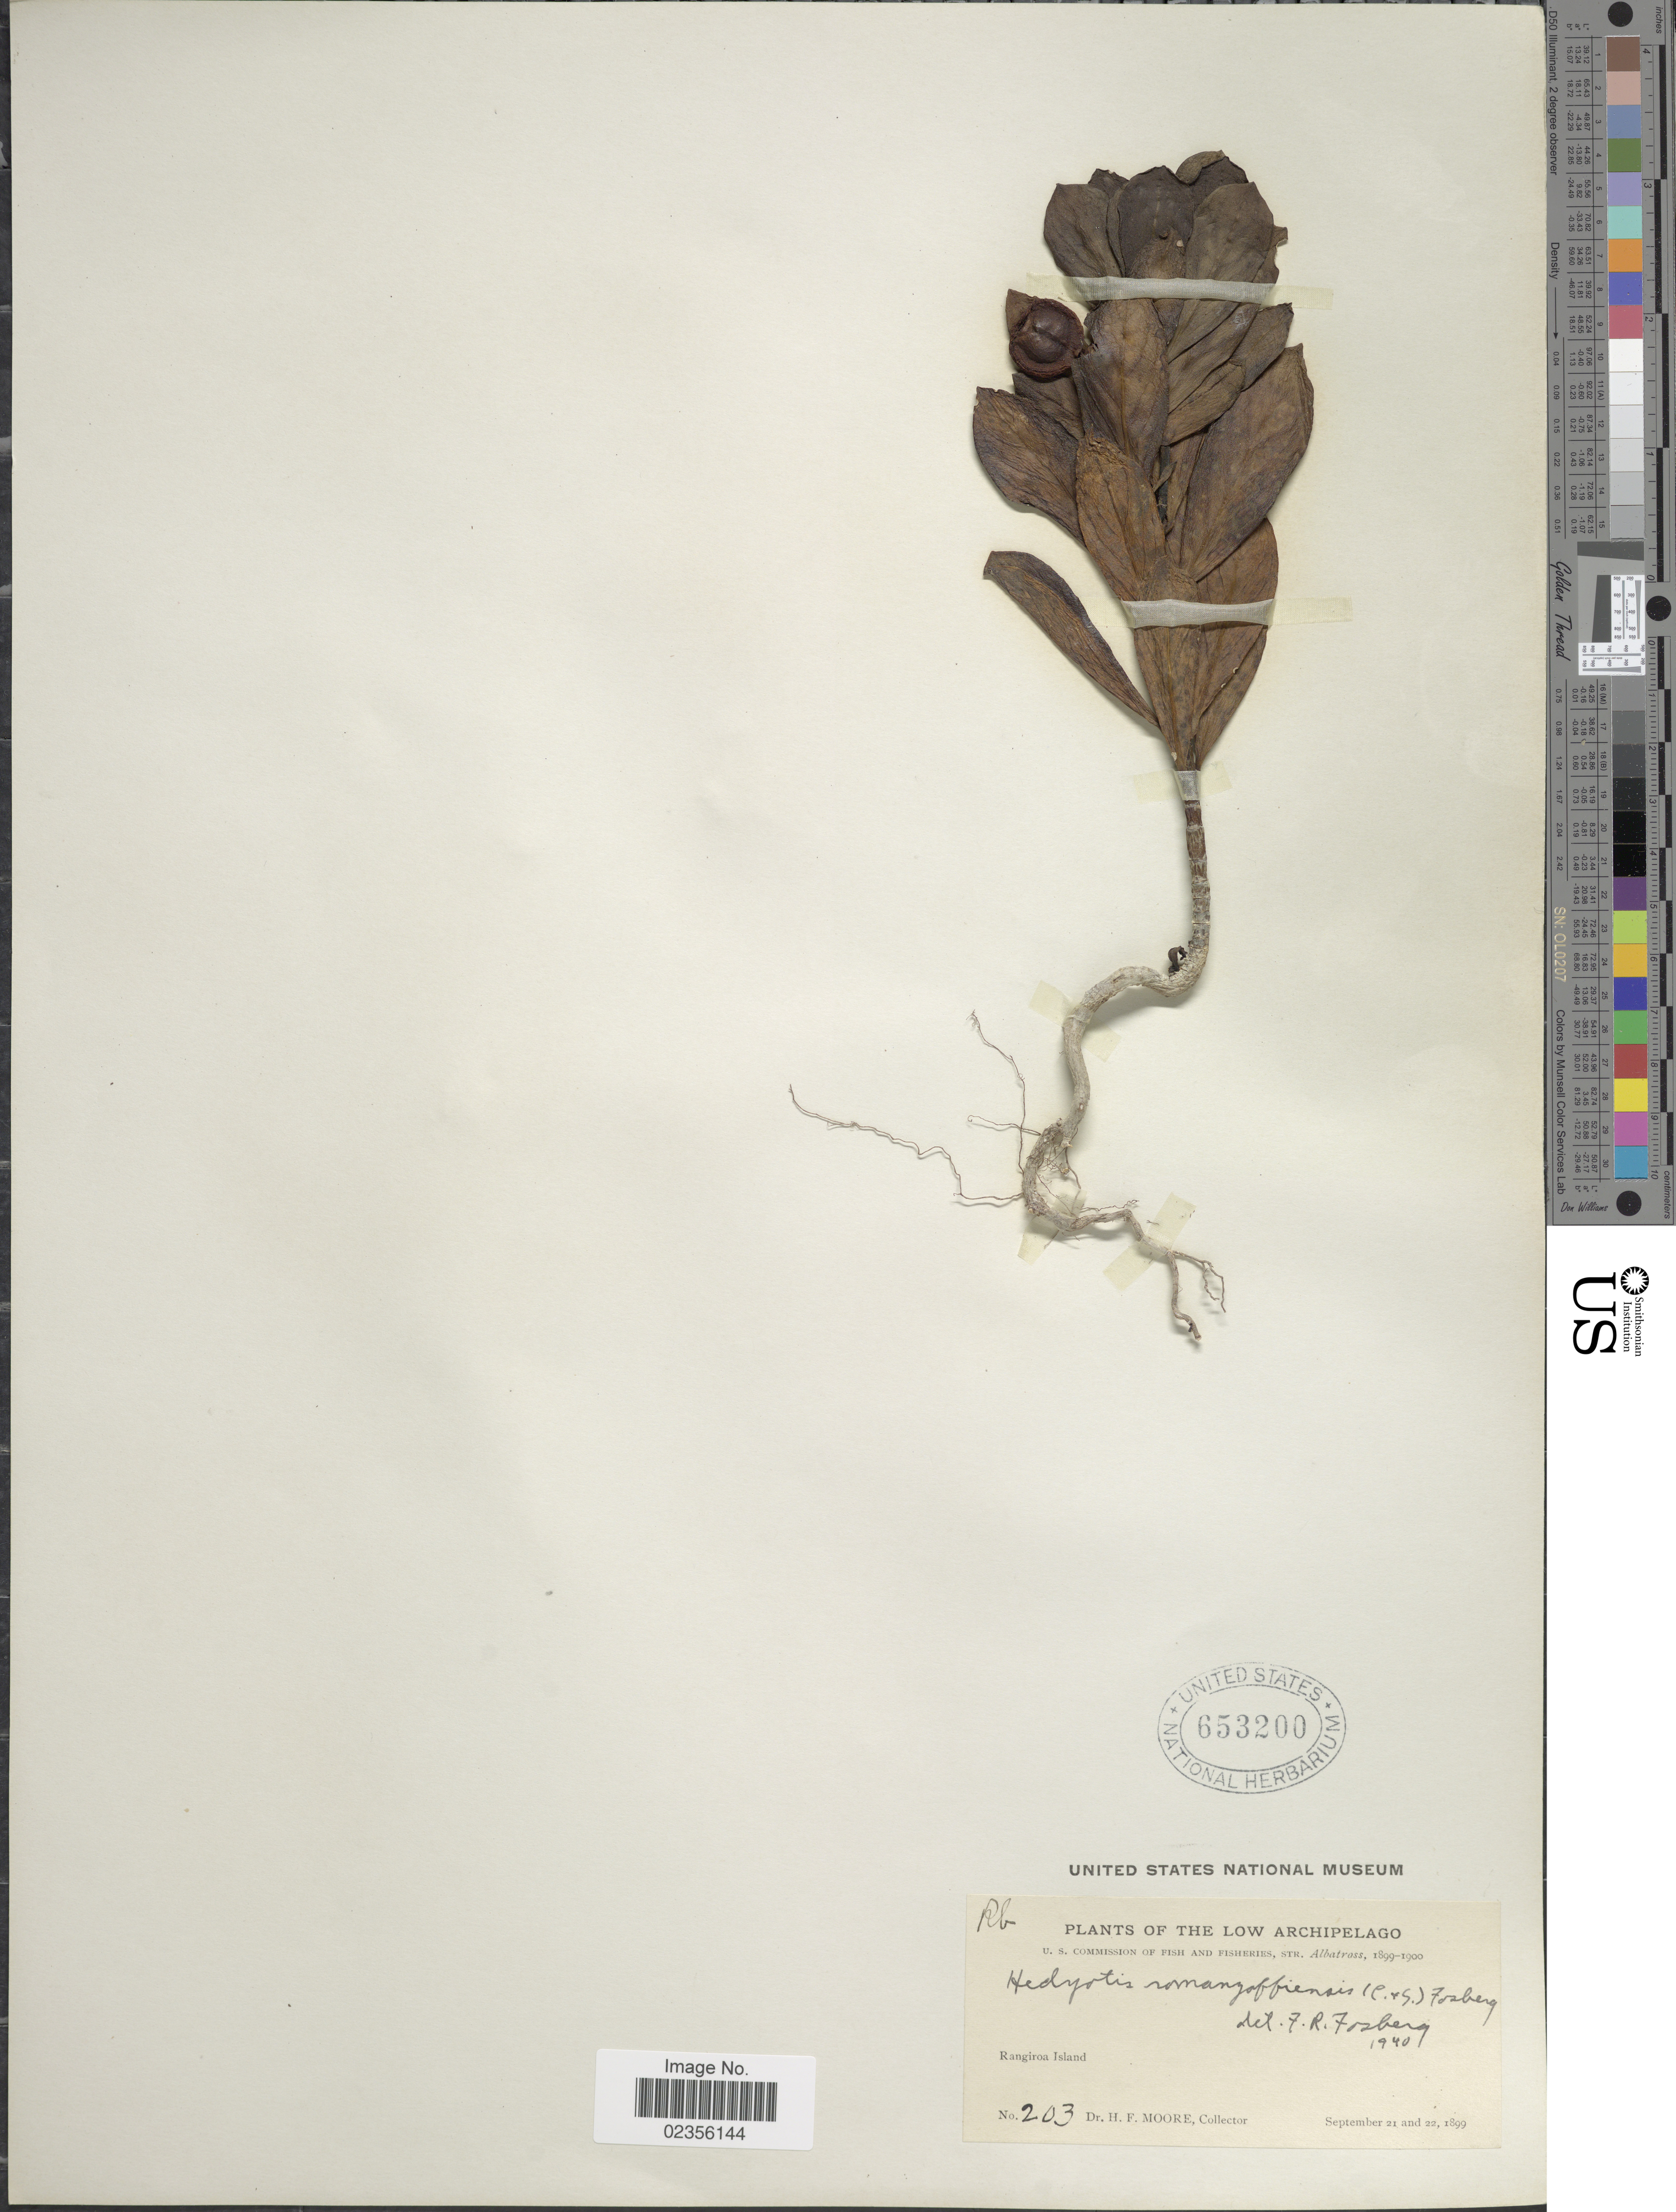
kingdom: Plantae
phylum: Tracheophyta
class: Magnoliopsida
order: Gentianales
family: Rubiaceae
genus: Kadua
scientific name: Kadua romanzoffiensis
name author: Cham. & Schltdl.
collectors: H. F. Moore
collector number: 203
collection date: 1899-09-21/1899-09-22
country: French Polynesia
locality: Low Archipelago, Rangiroa Island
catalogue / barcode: US 653200